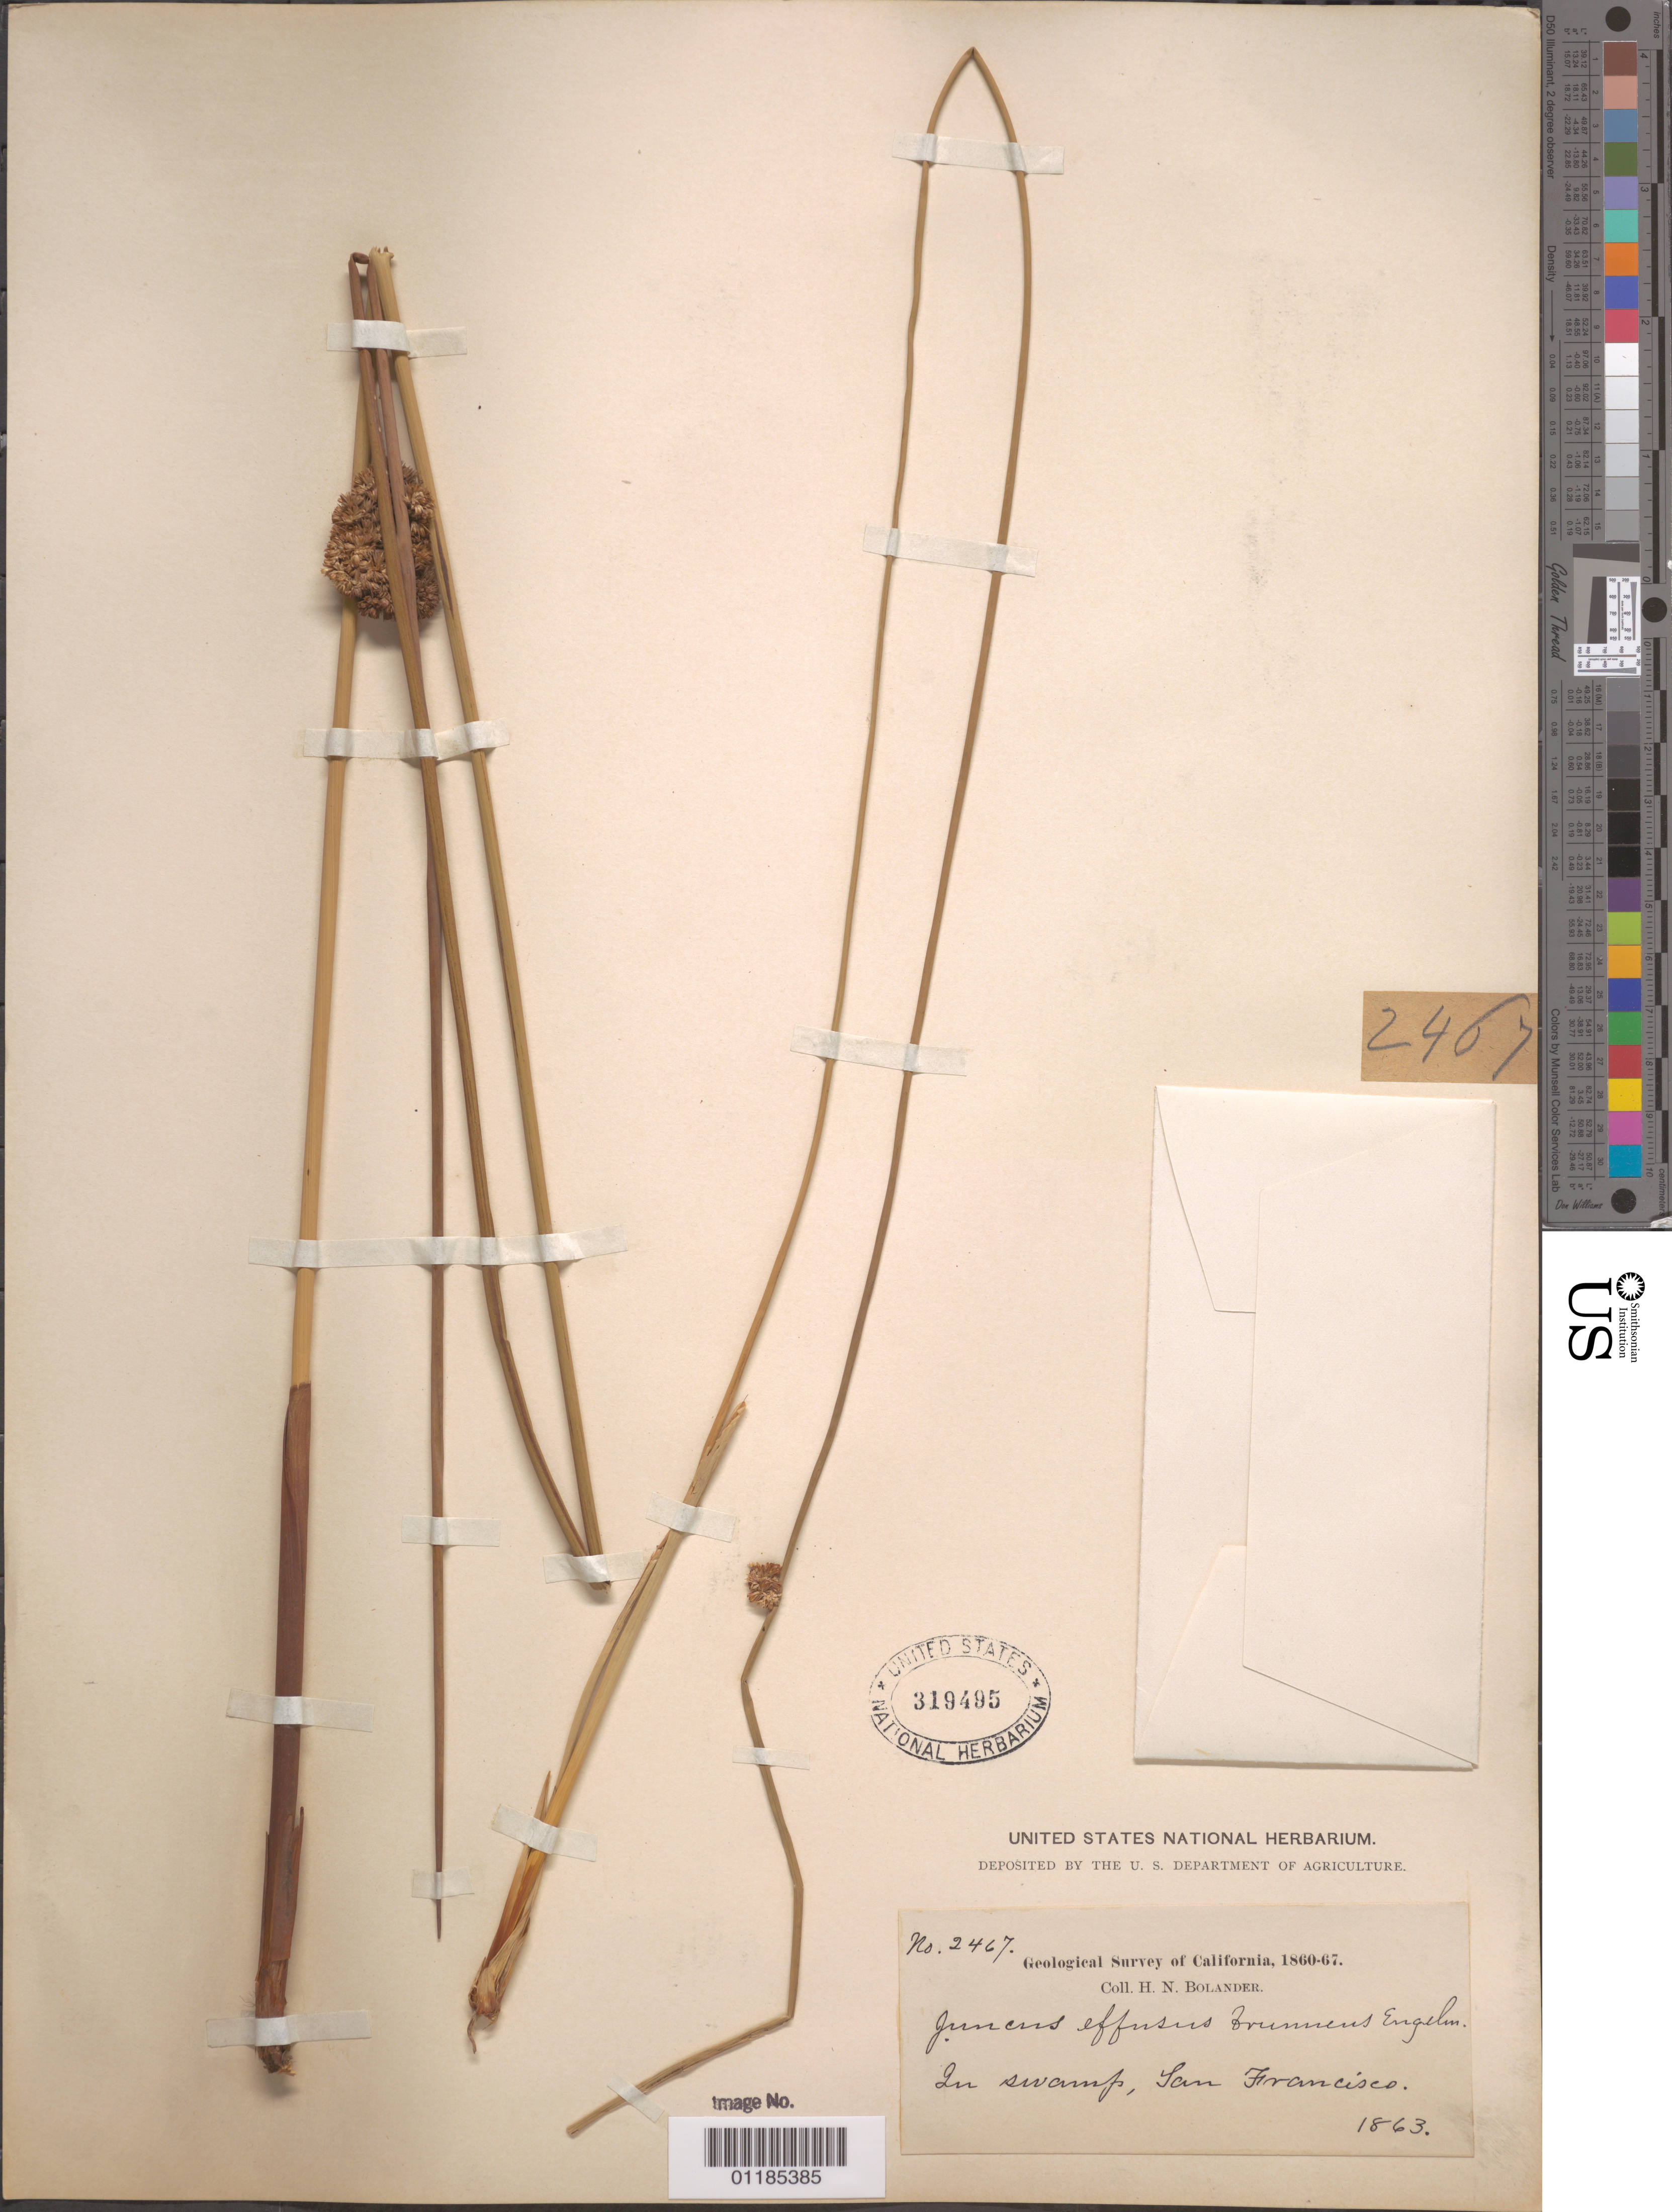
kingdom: Plantae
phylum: Tracheophyta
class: Liliopsida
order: Poales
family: Juncaceae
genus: Juncus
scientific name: Juncus effusus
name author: L.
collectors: H. Bolander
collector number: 2467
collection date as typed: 1863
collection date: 1863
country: United States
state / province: California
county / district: San Francisco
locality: San Francisco, in swamps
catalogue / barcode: US 319495